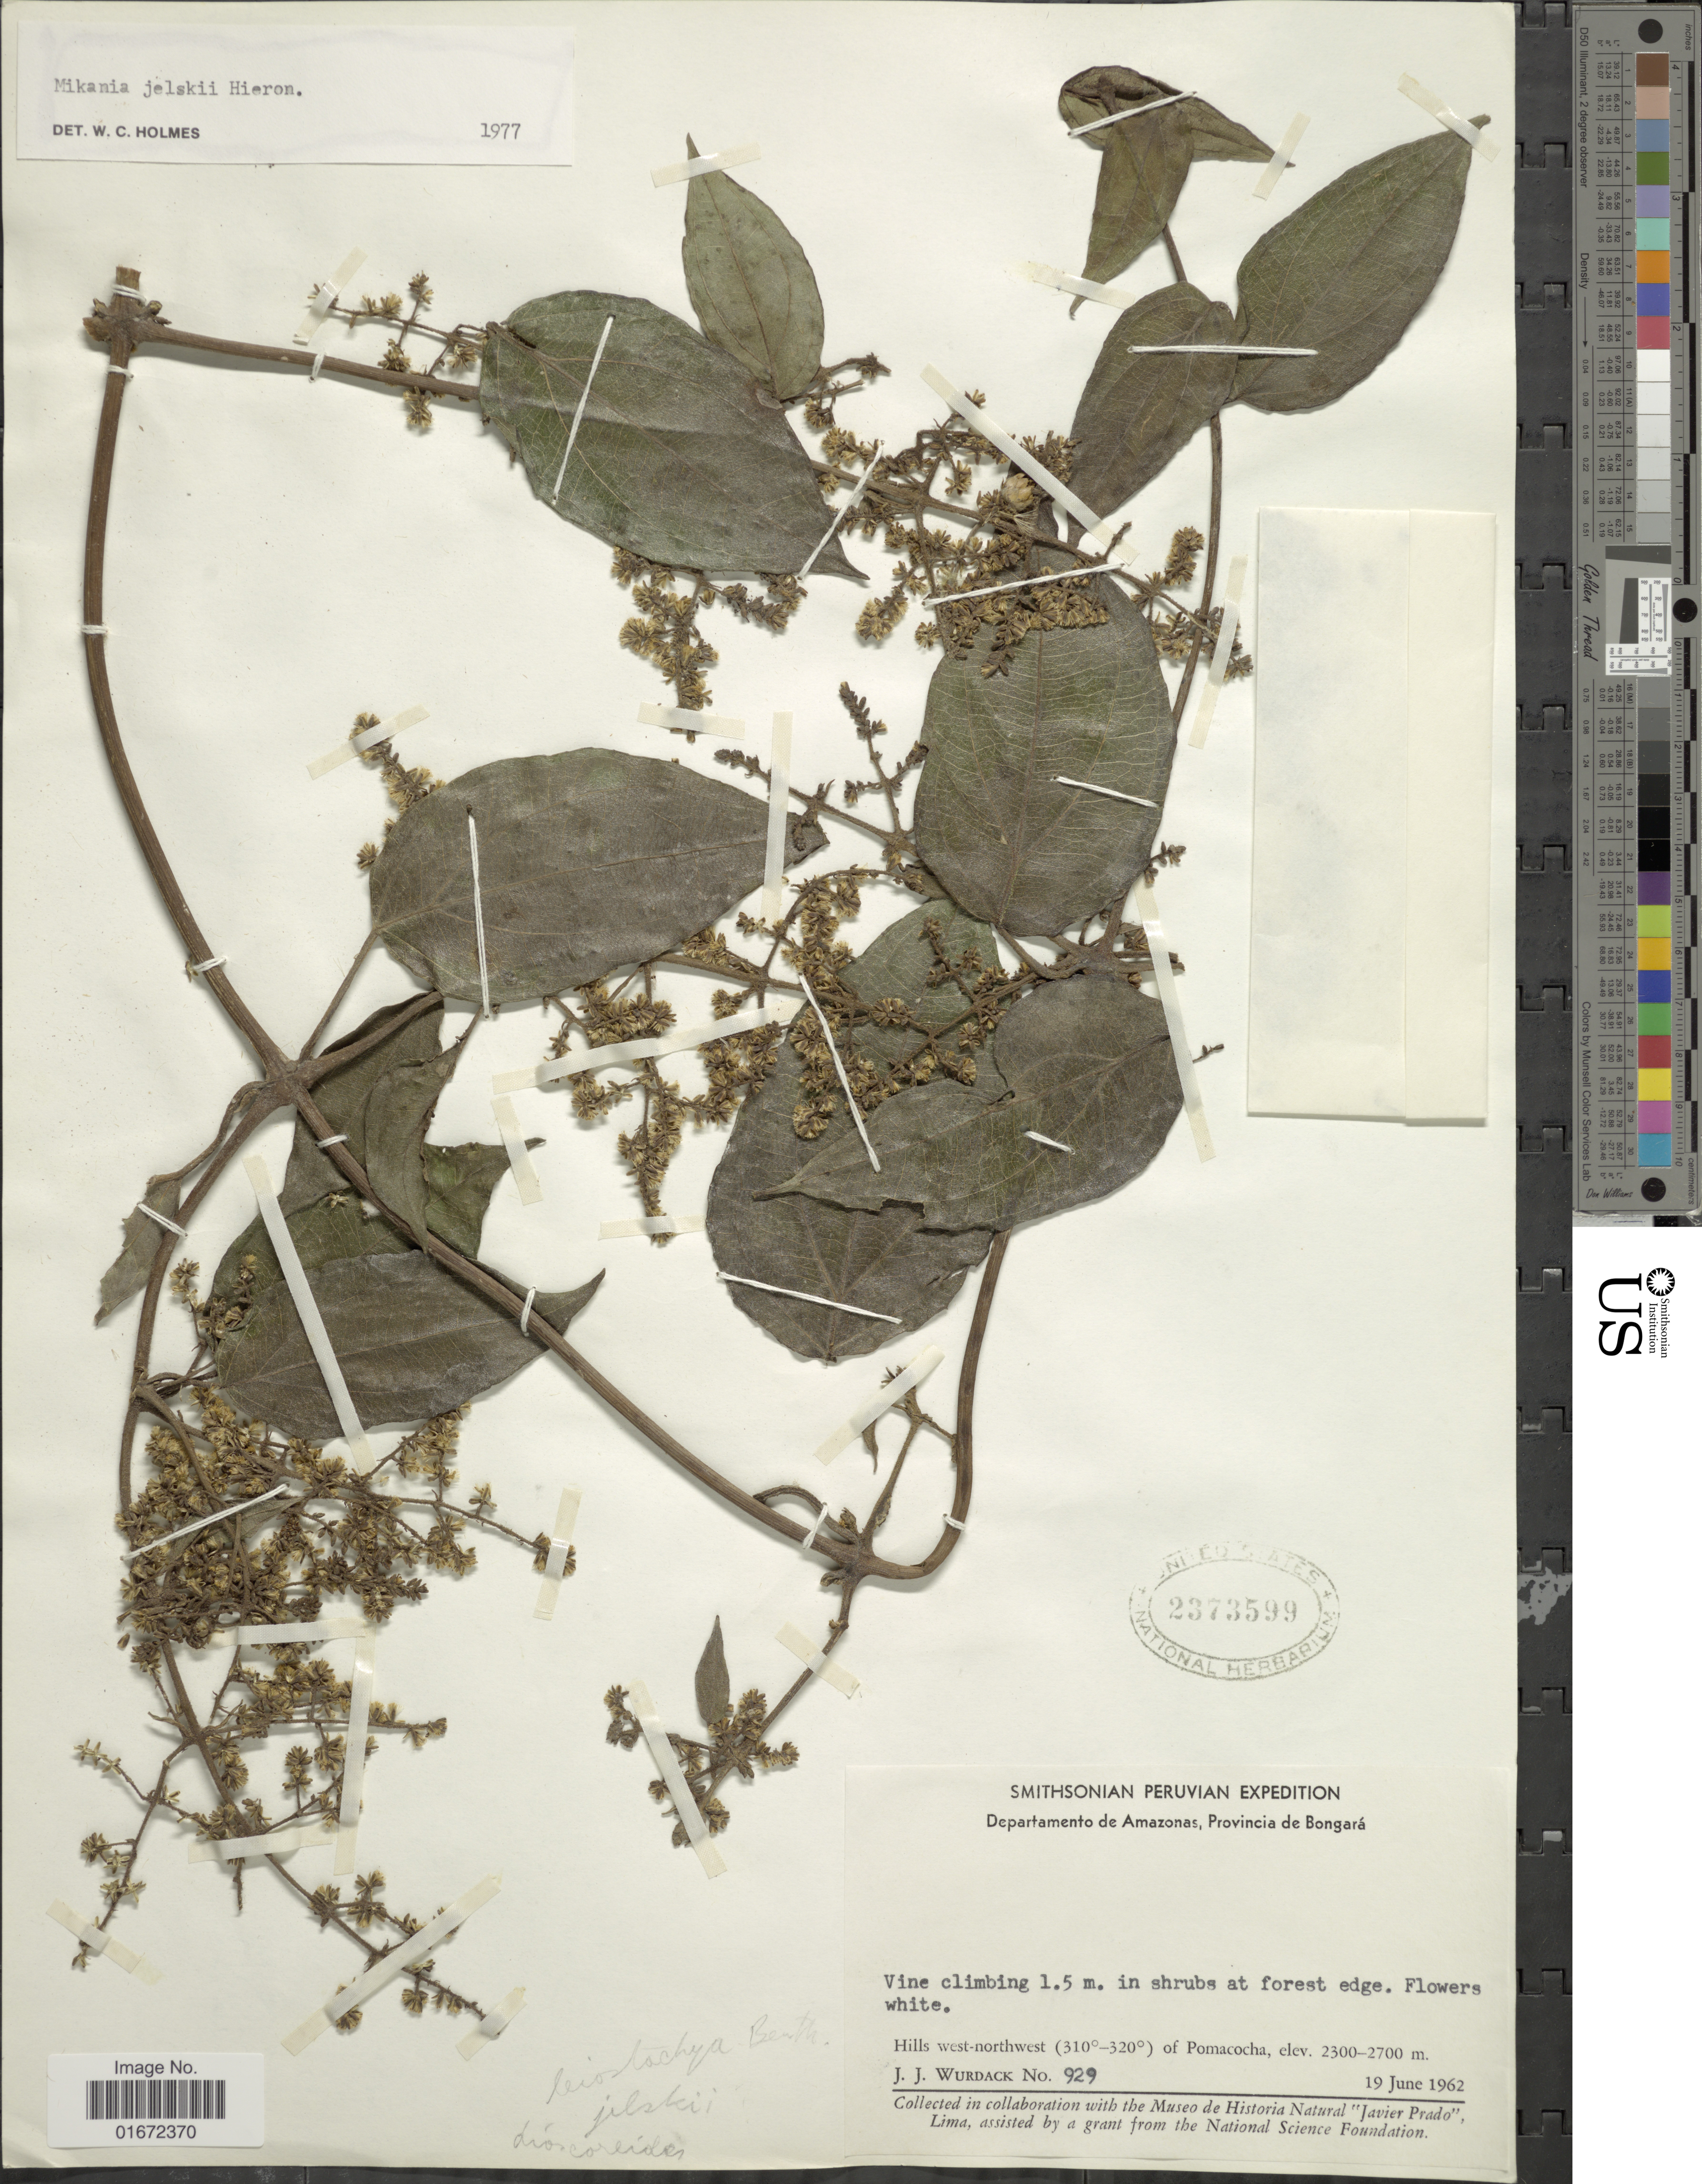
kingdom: Plantae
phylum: Tracheophyta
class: Magnoliopsida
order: Asterales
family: Asteraceae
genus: Mikania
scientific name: Mikania jelskii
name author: Hieron.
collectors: J. J. Wurdack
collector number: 929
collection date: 1962-06-19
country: Peru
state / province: Amazonas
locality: Departamento de Amazonas, Provincia de Bongará. Hills west-northwest (310°-320°) of Pomacocha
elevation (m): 2300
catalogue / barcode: US 2373599